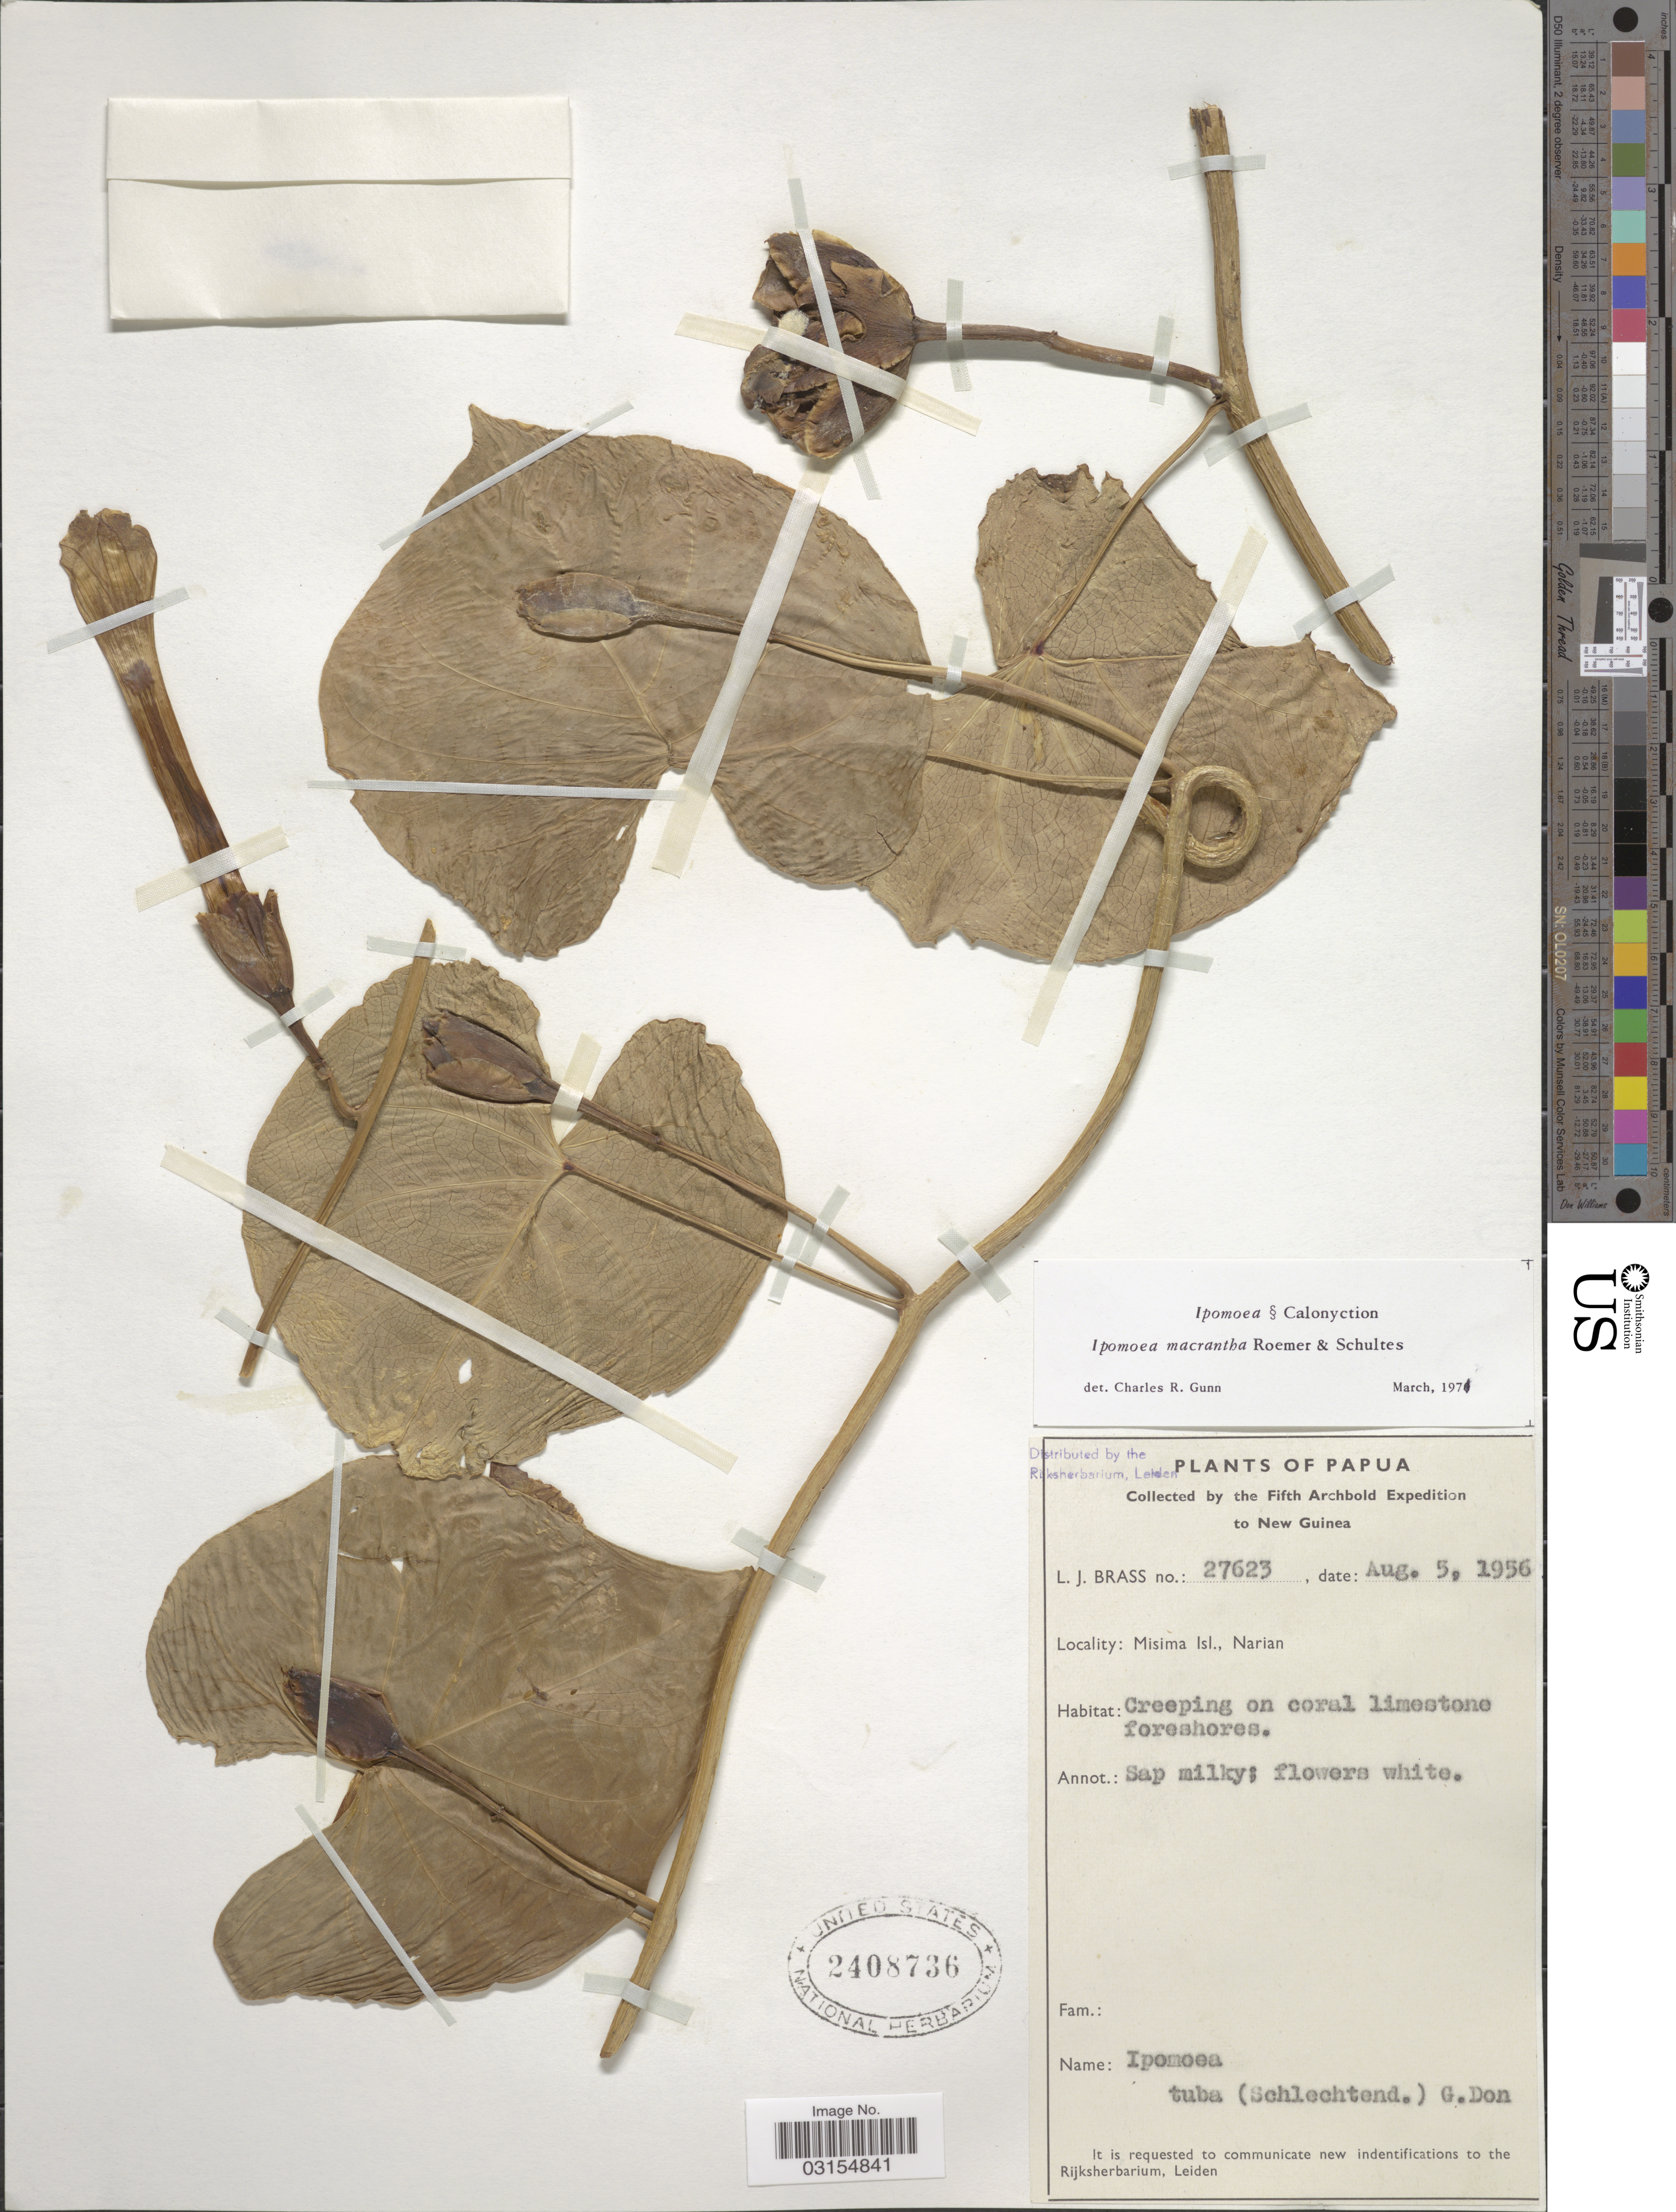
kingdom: Plantae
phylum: Tracheophyta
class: Magnoliopsida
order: Solanales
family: Convolvulaceae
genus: Ipomoea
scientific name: Ipomoea violacea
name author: L.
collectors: L. J. Brass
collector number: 27623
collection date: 1956-08-05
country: Papua New Guinea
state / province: Milne Bay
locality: New Guinea, Misima Isl., Narian.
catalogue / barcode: US 2408736